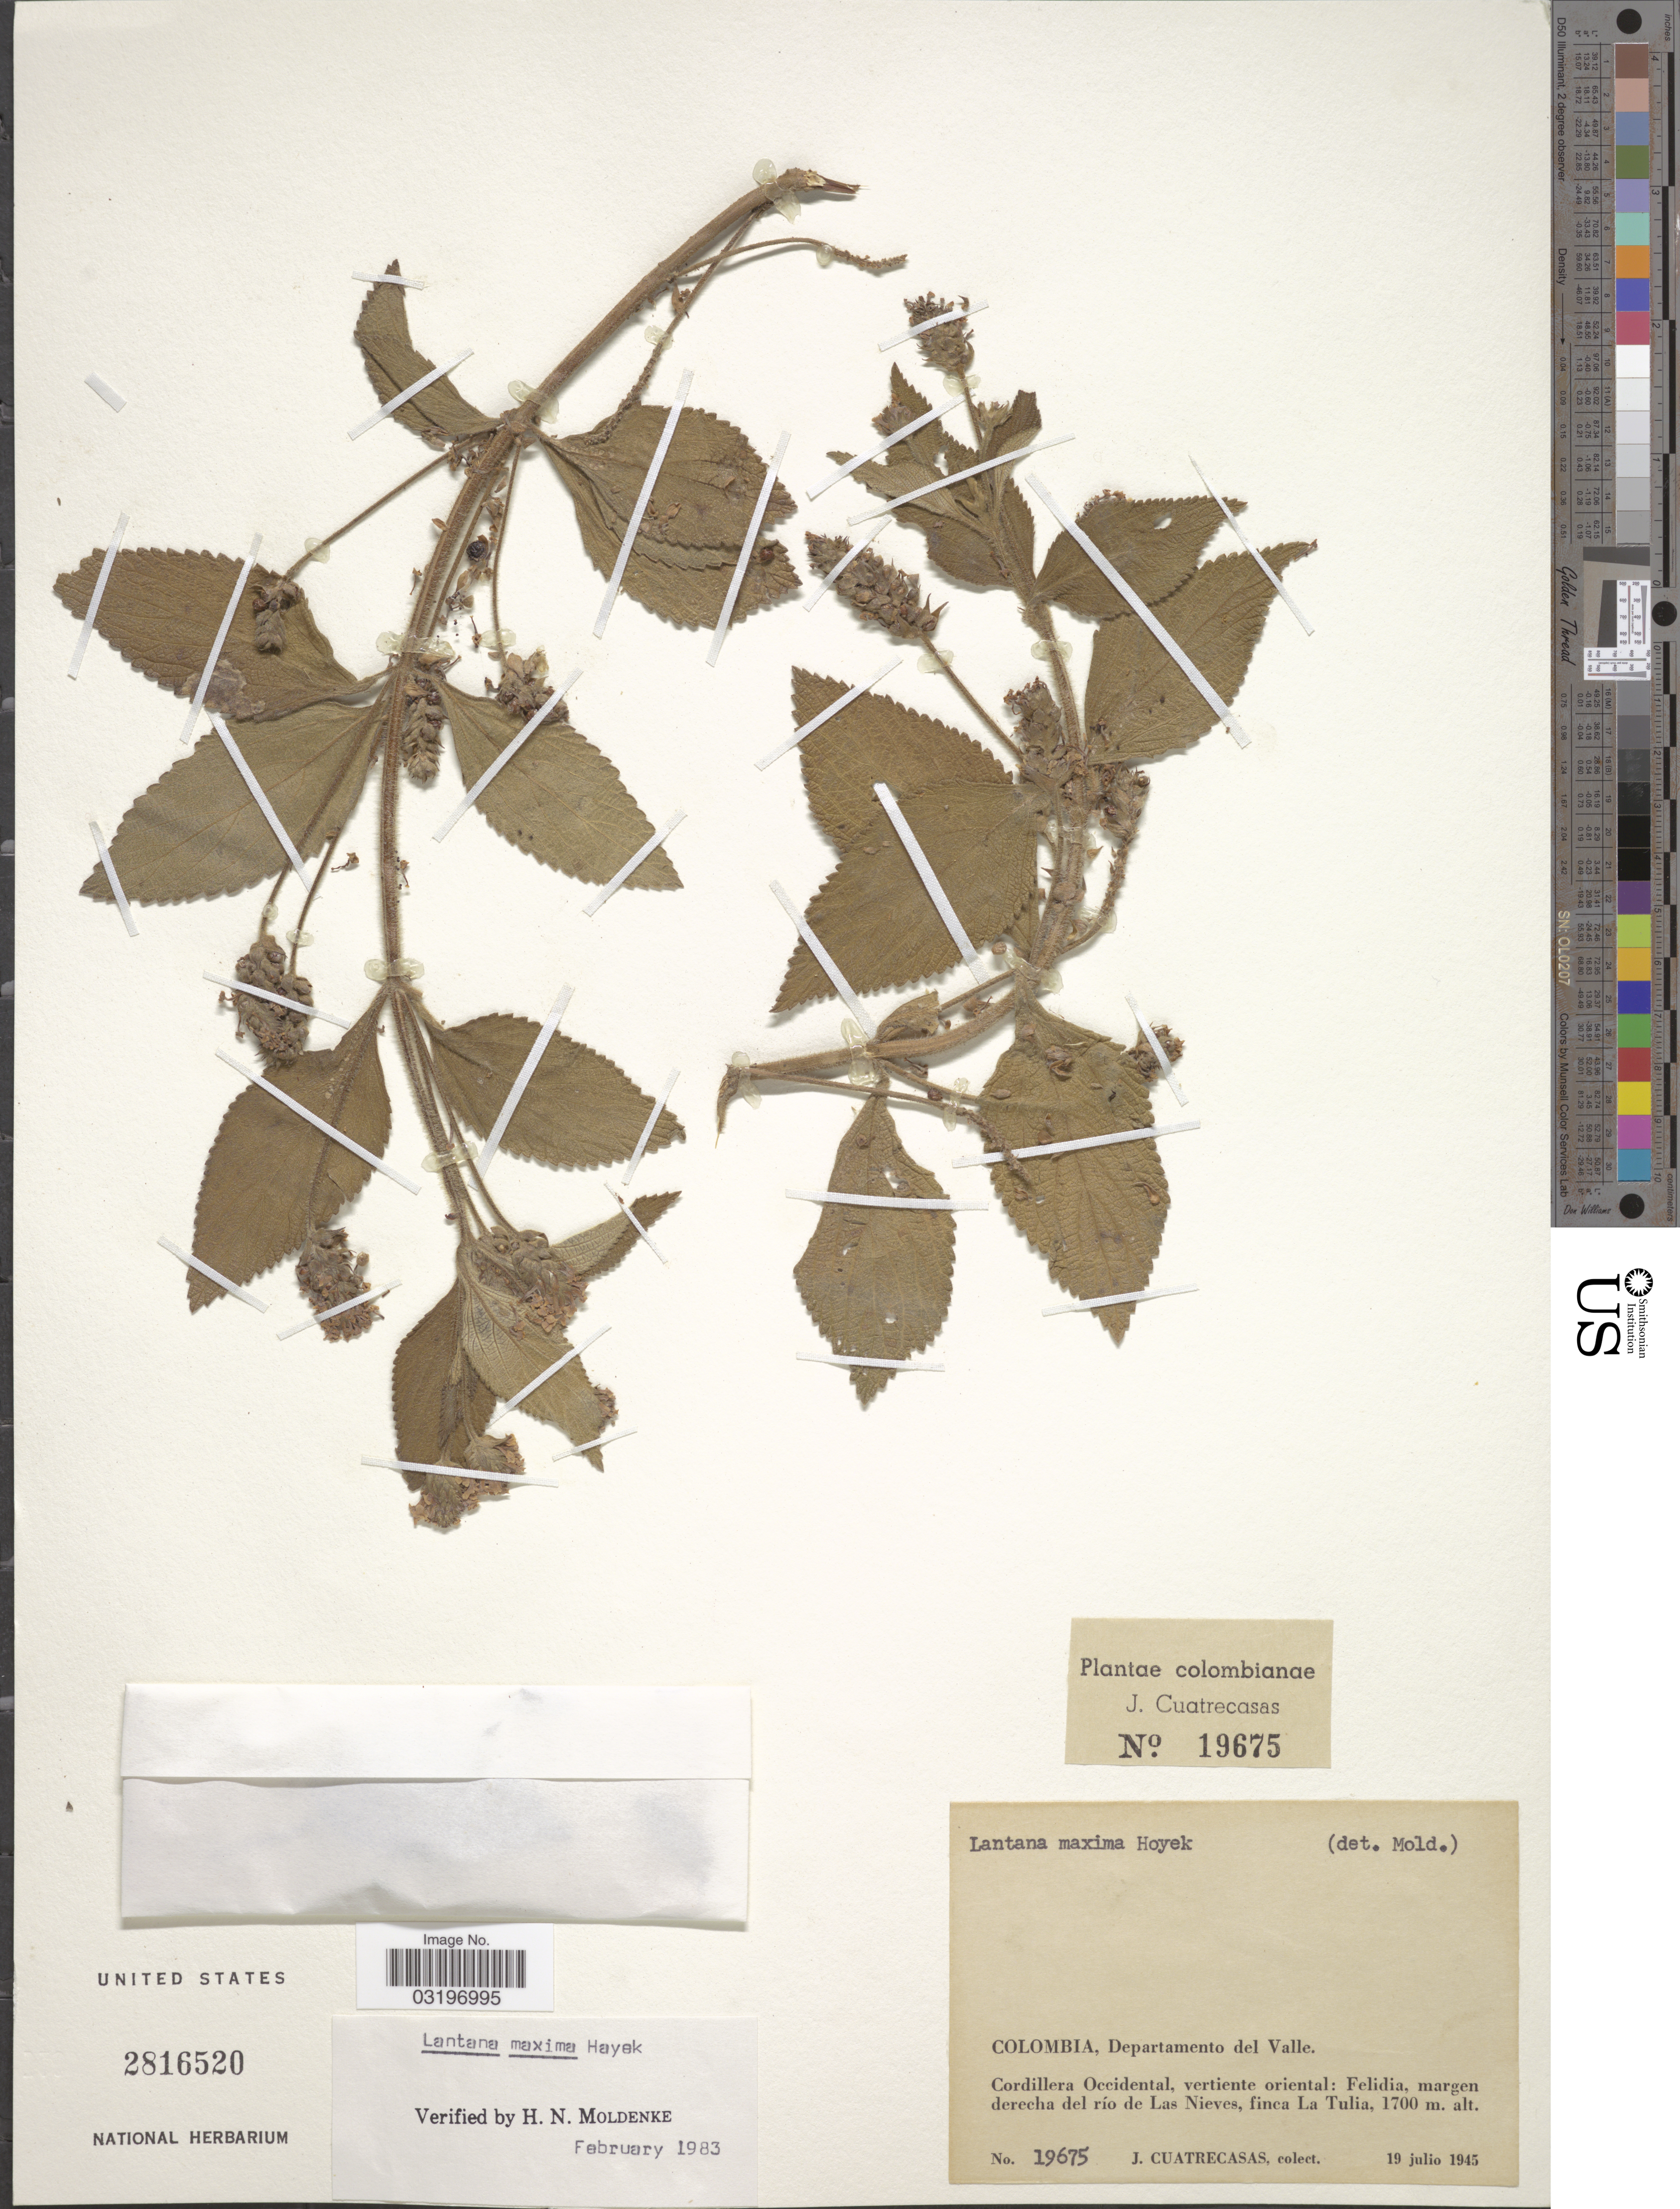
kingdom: Plantae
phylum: Tracheophyta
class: Magnoliopsida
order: Lamiales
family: Verbenaceae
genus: Lantana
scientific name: Lantana maxima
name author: Hayek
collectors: J. Cuatrecasas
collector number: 19675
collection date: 1945-07-19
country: Colombia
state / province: Valle del Cauca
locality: Departamento del Valle. Cordillera Occidental, vertiente oriental: Felidia, margen derecha del río de Las Nieves, finca La Tulia.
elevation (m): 1700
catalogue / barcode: US 2816520